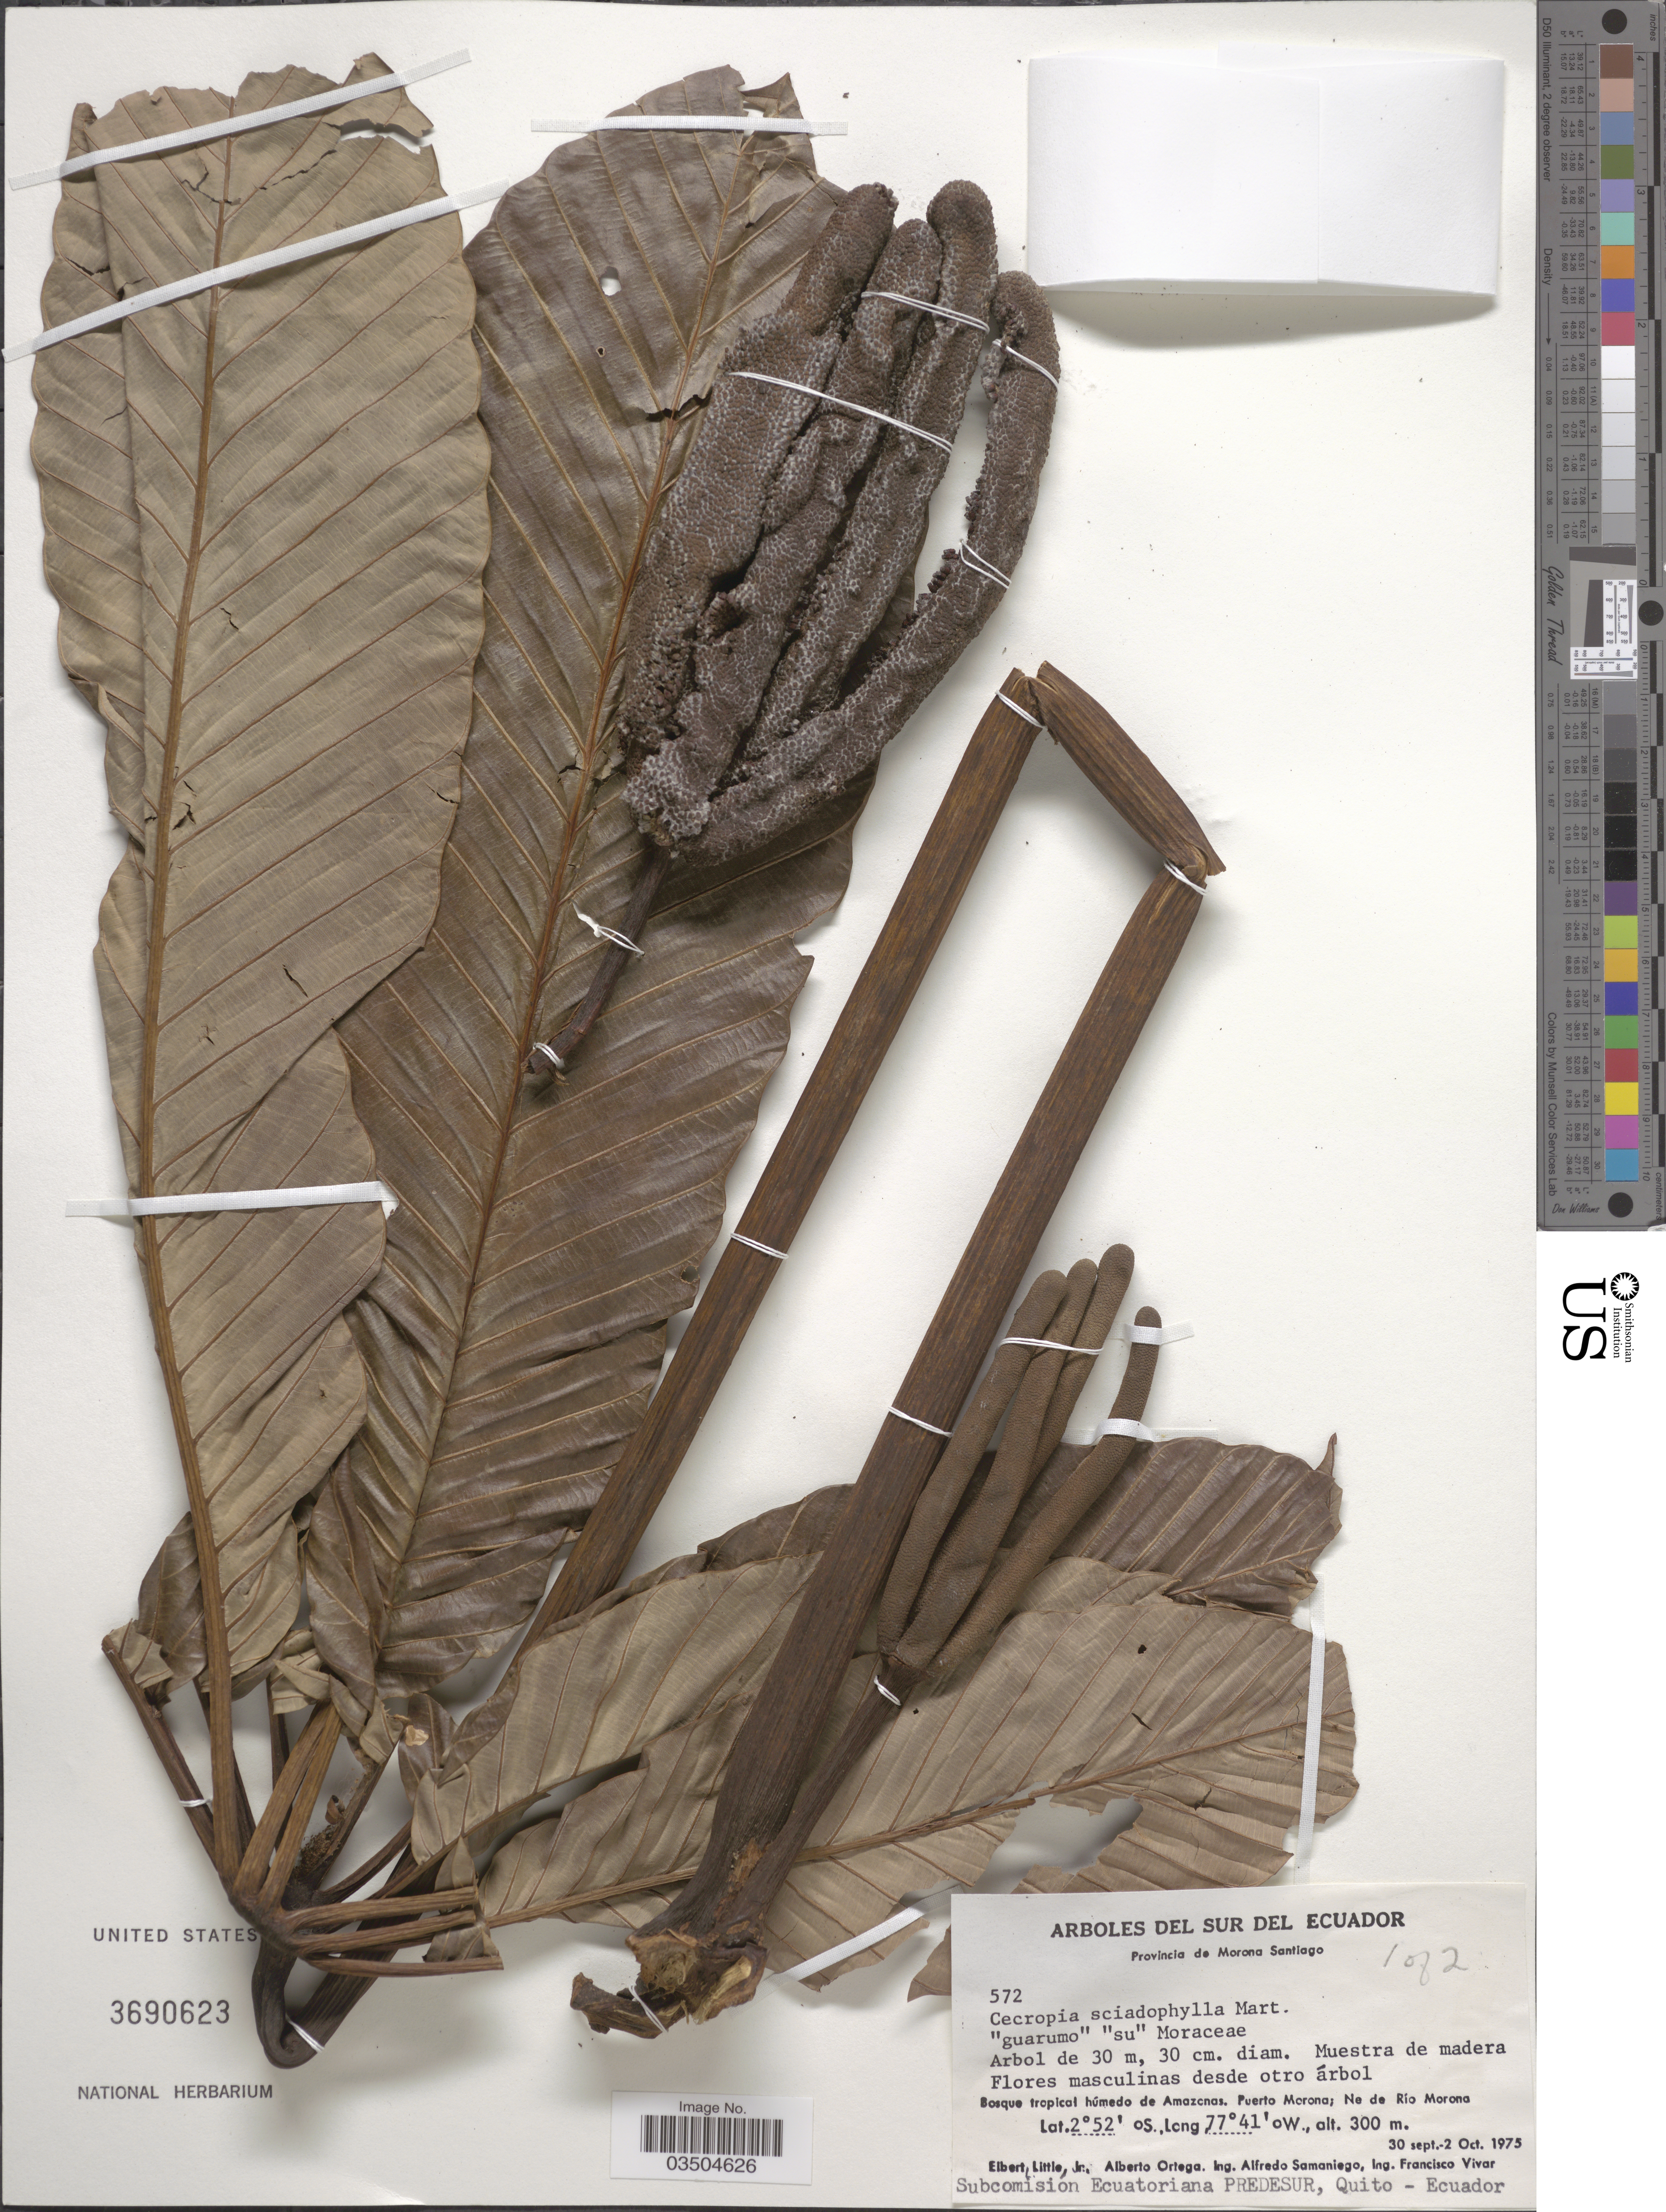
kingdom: Plantae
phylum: Tracheophyta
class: Magnoliopsida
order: Rosales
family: Urticaceae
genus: Cecropia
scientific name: Cecropia sciadophylla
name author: Mart.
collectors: E. L. Little, A. Ortega, A. V. Samaniego & I. Vivar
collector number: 572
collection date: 1975-09-30/1975-10-02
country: Ecuador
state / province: Morona-Santiago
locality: Del Sur Del Ecuador. Bosque tropical húmedo de Amazonas. Puerto Morona. Ne de Río Morona.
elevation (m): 300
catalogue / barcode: US 3690623